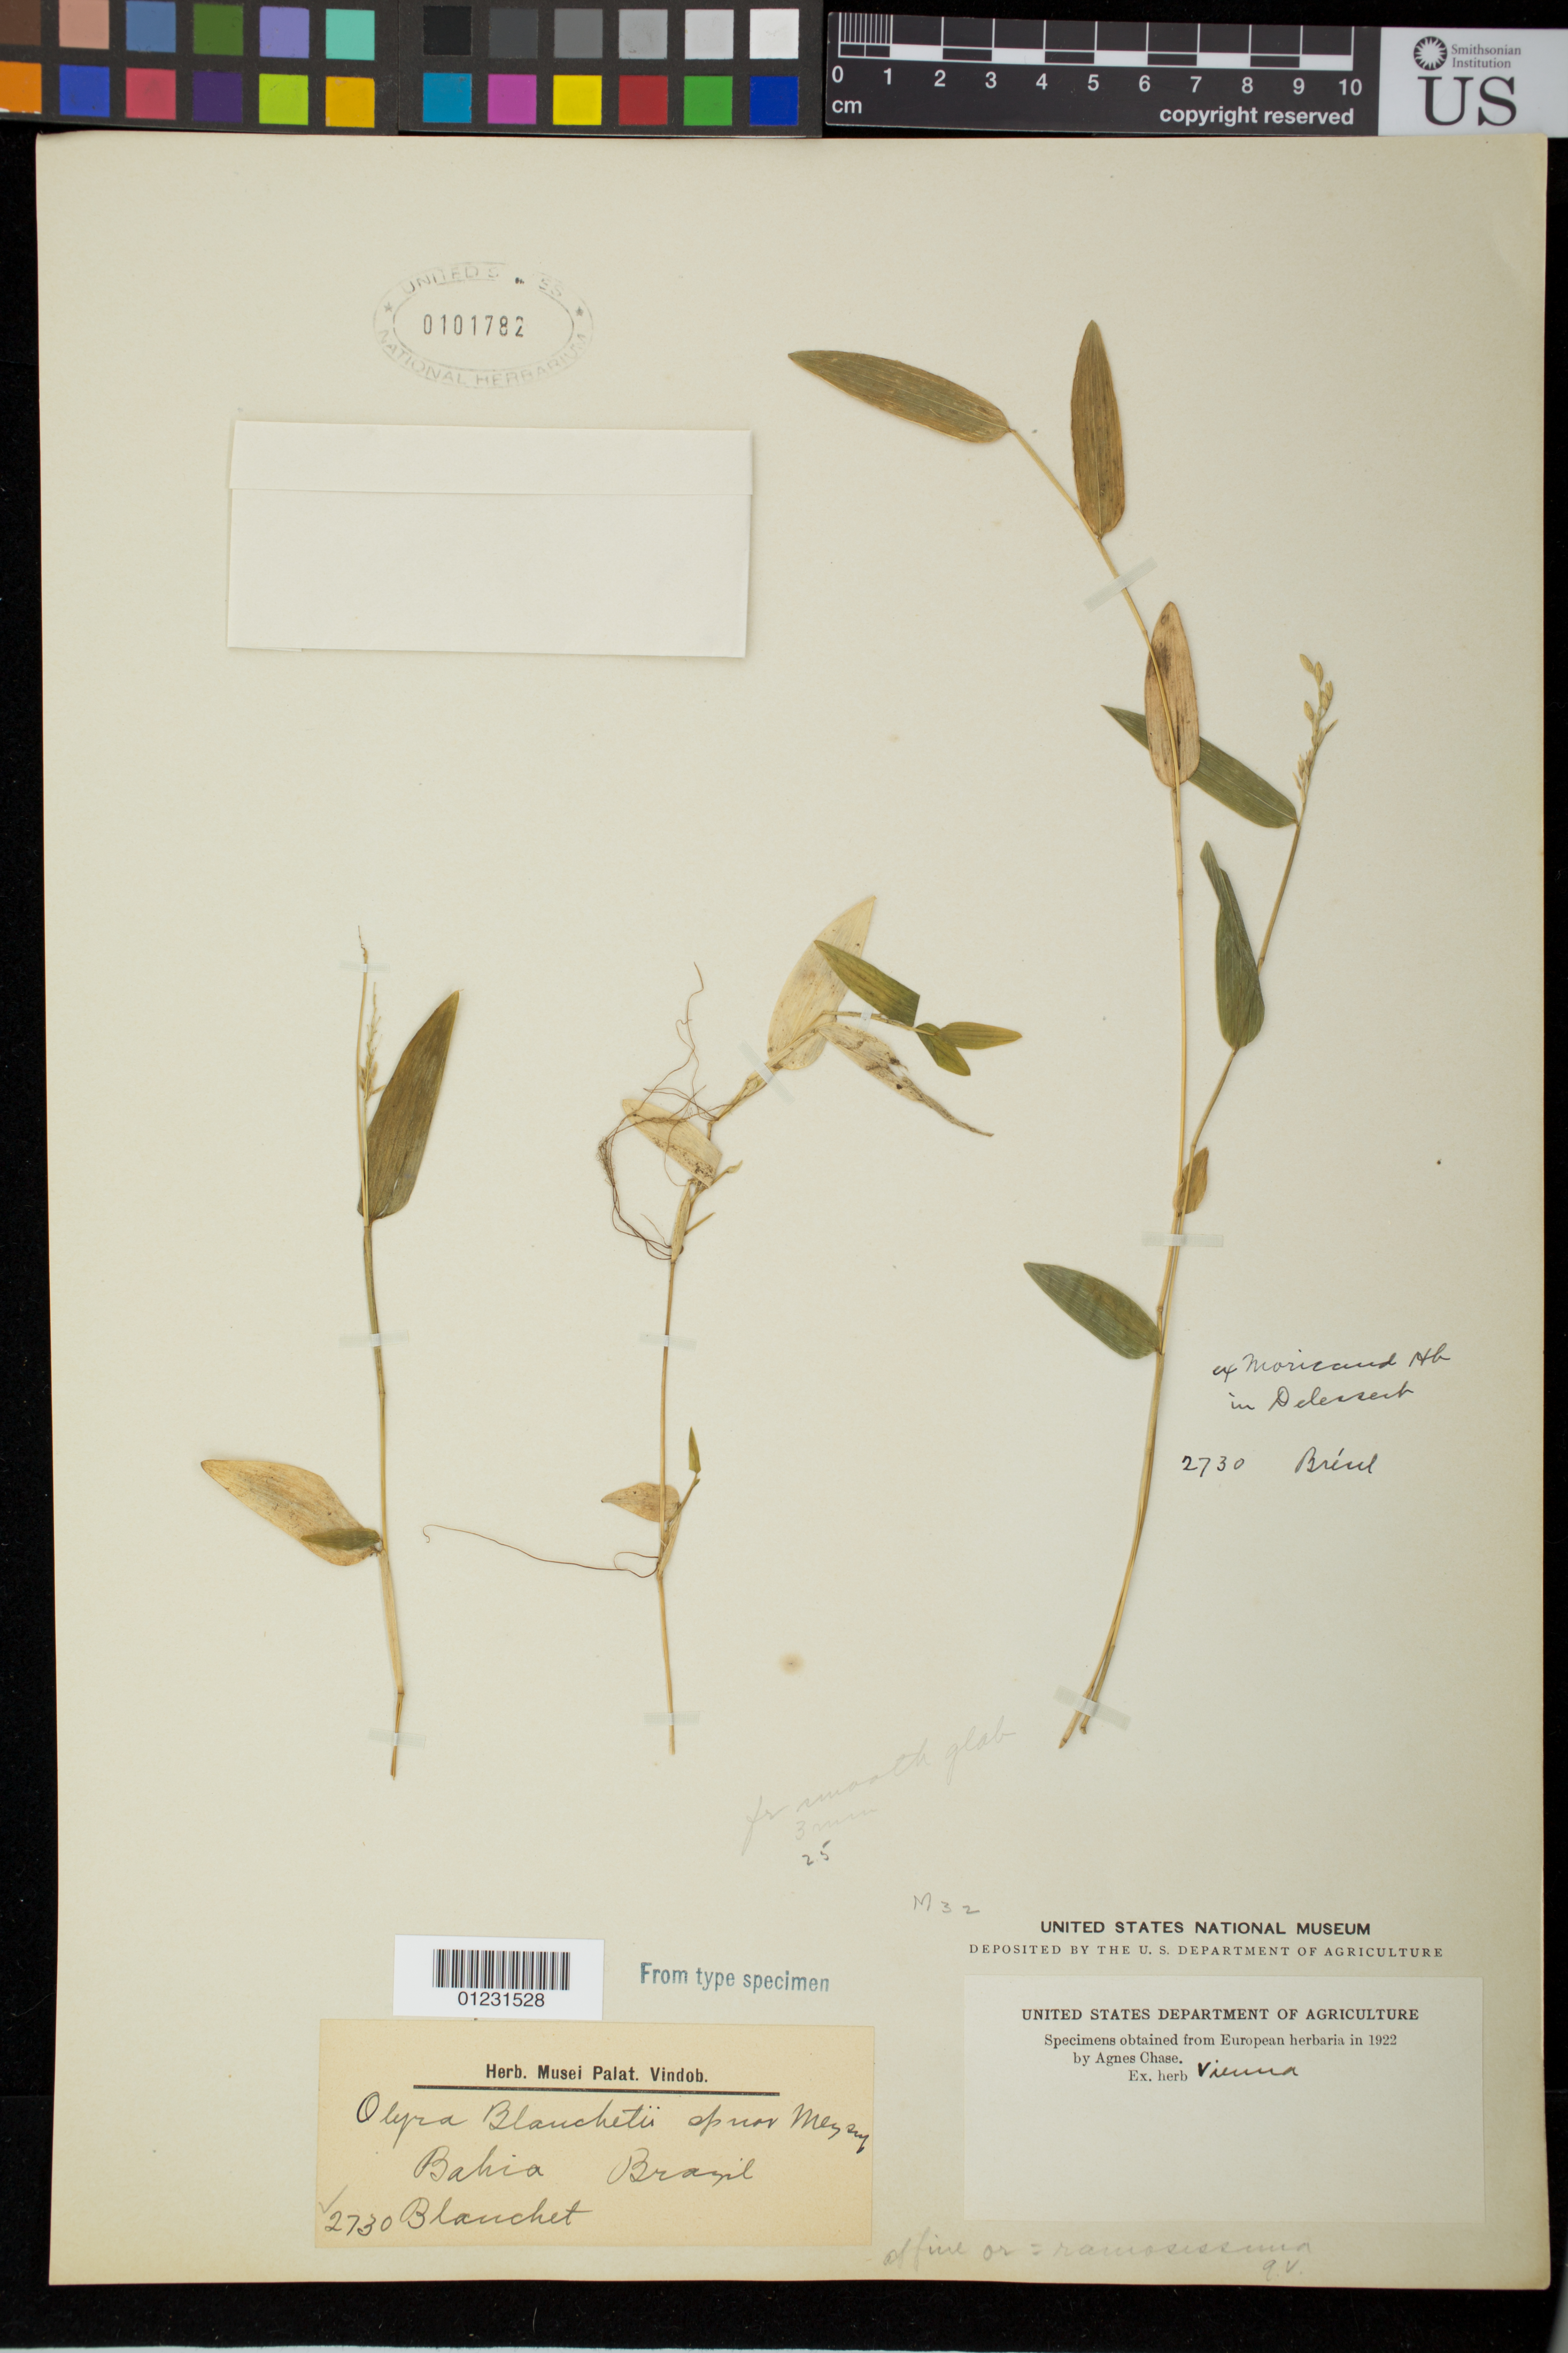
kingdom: Plantae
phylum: Tracheophyta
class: Liliopsida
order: Poales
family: Poaceae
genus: Olyra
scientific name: Olyra blanchetii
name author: Mez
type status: Isotype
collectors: -. Blanchet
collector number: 2730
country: Brazil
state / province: Bahia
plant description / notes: Fragmentary material of type specimen ex herb. Vienna.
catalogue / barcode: US 101782